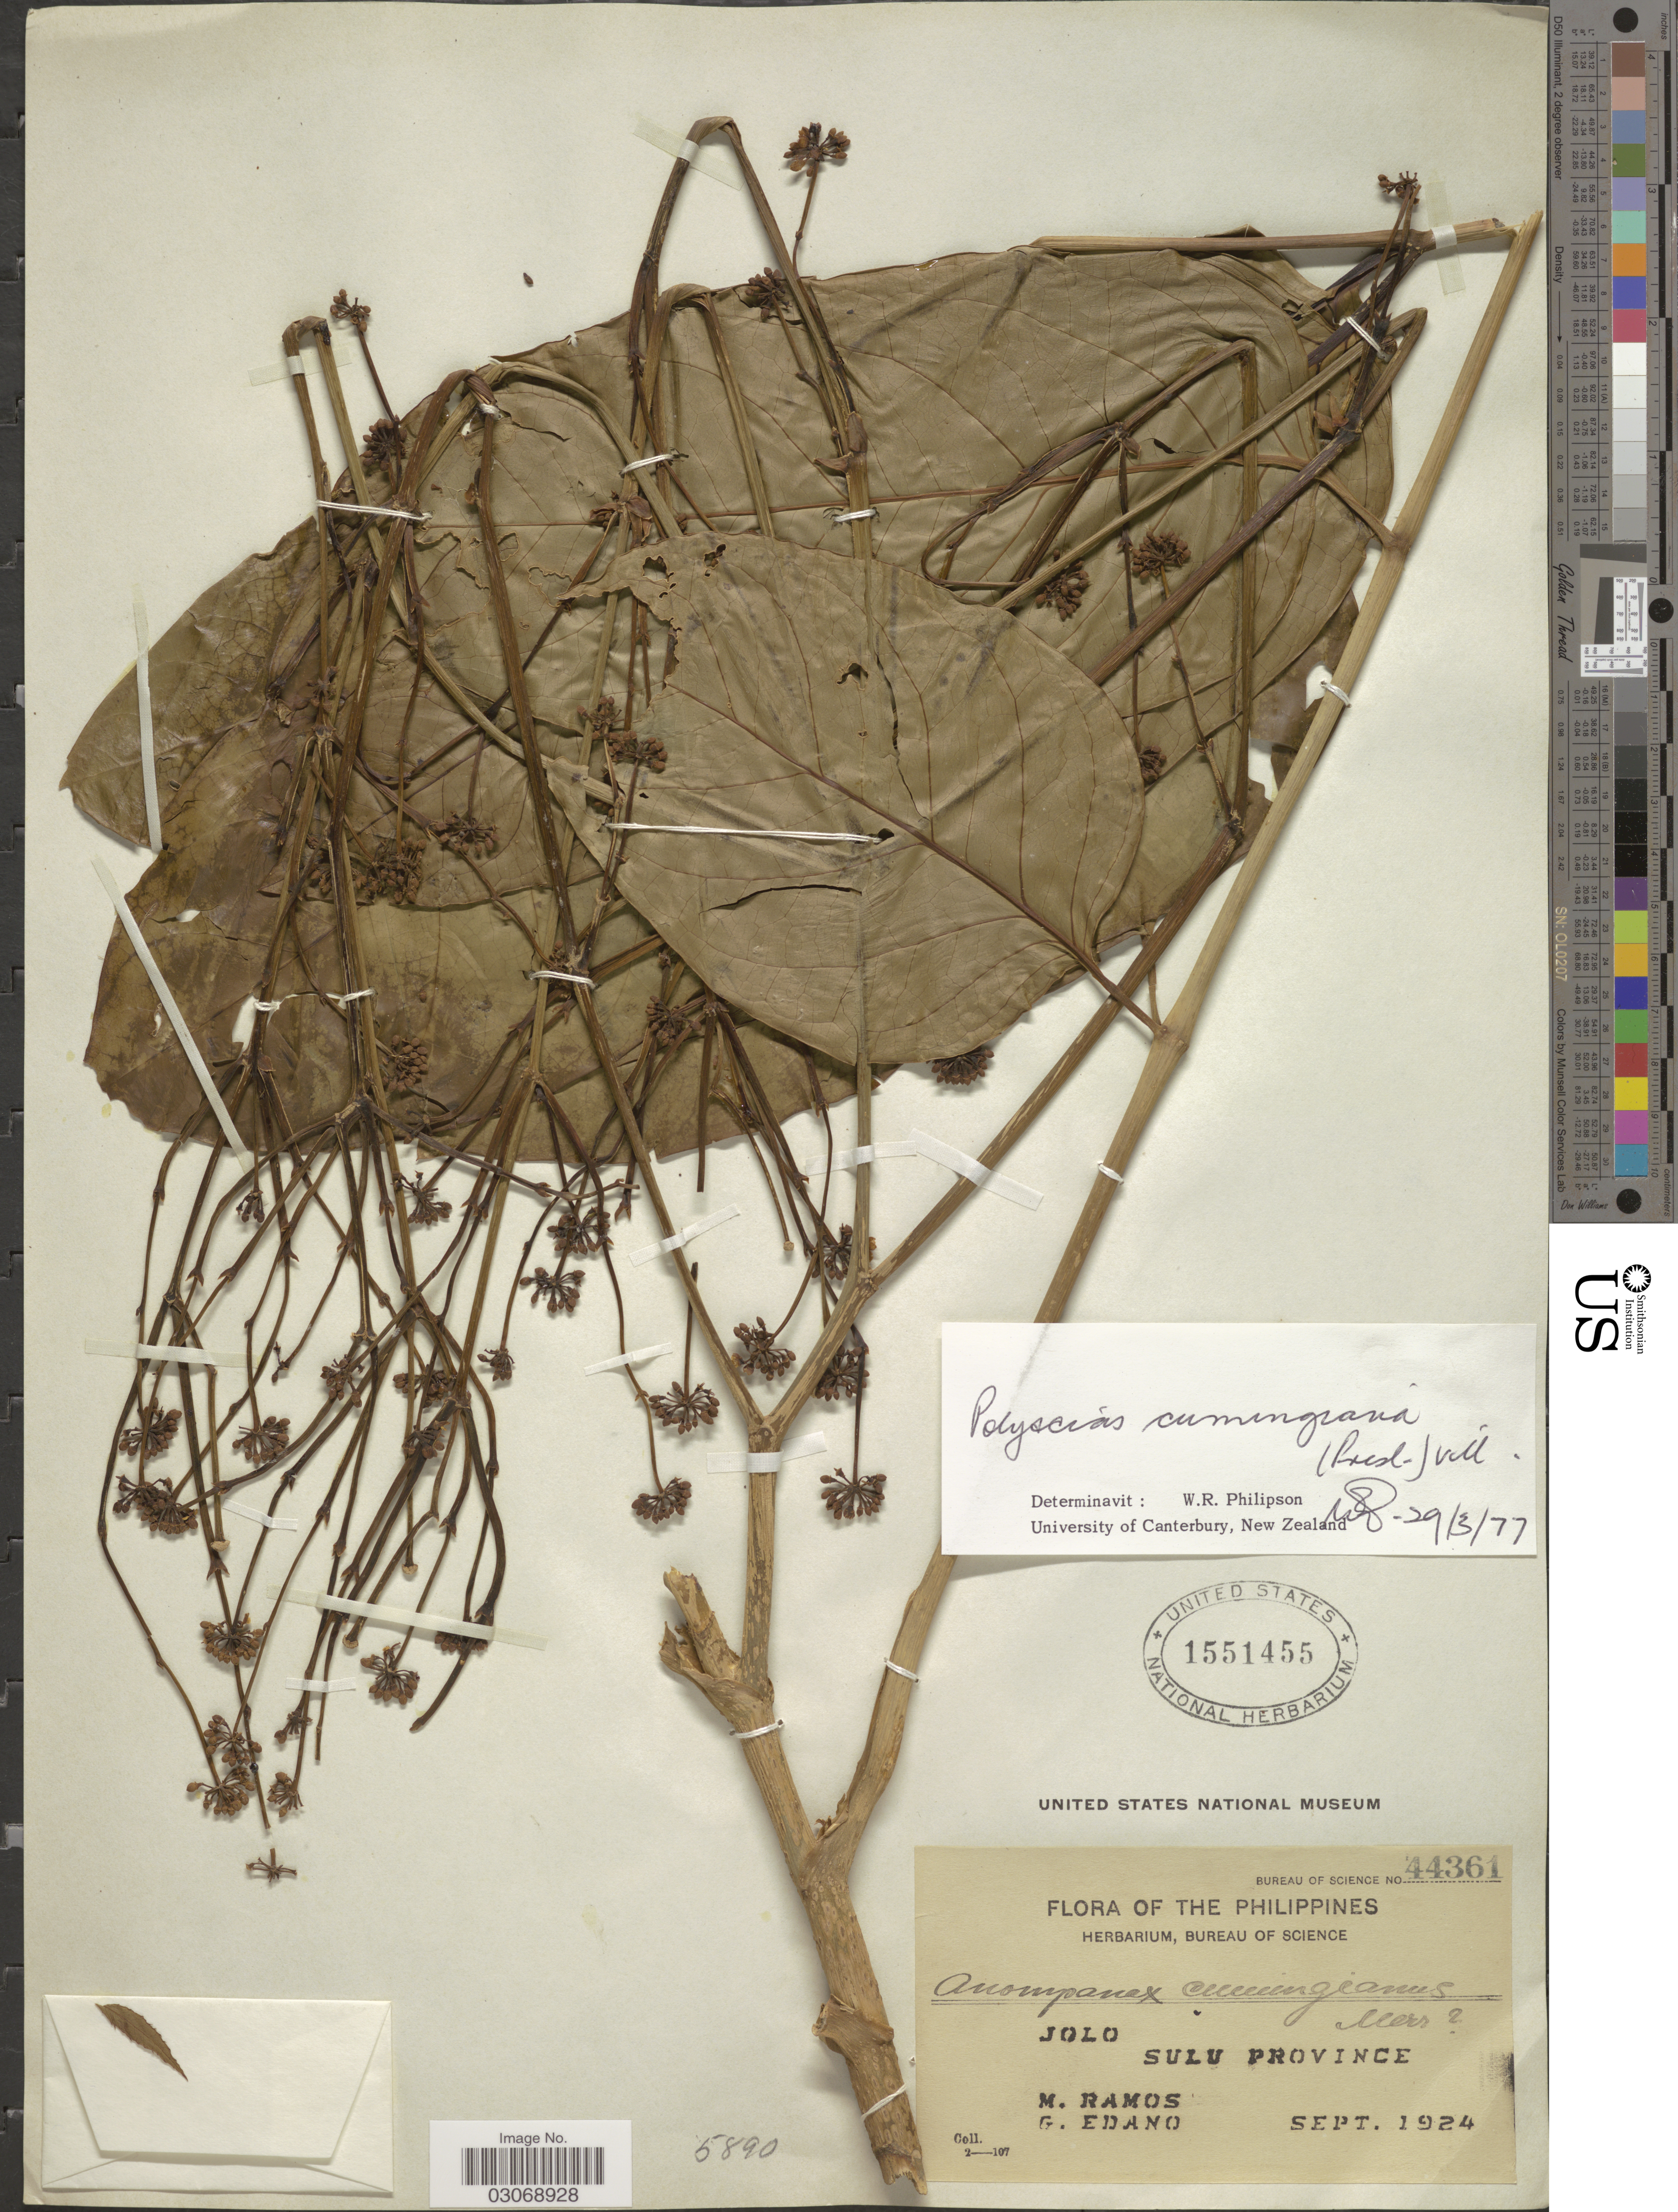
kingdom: Plantae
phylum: Tracheophyta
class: Magnoliopsida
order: Apiales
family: Araliaceae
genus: Polyscias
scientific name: Polyscias cumingiana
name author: (C. Presl) Fern.-Vill.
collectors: M. Ramos & G. Edaño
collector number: Bureau of Science 44361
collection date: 1924-09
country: Philippines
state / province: Muslim Mindanao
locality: Jolo. Sulu Province.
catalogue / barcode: US 1551455